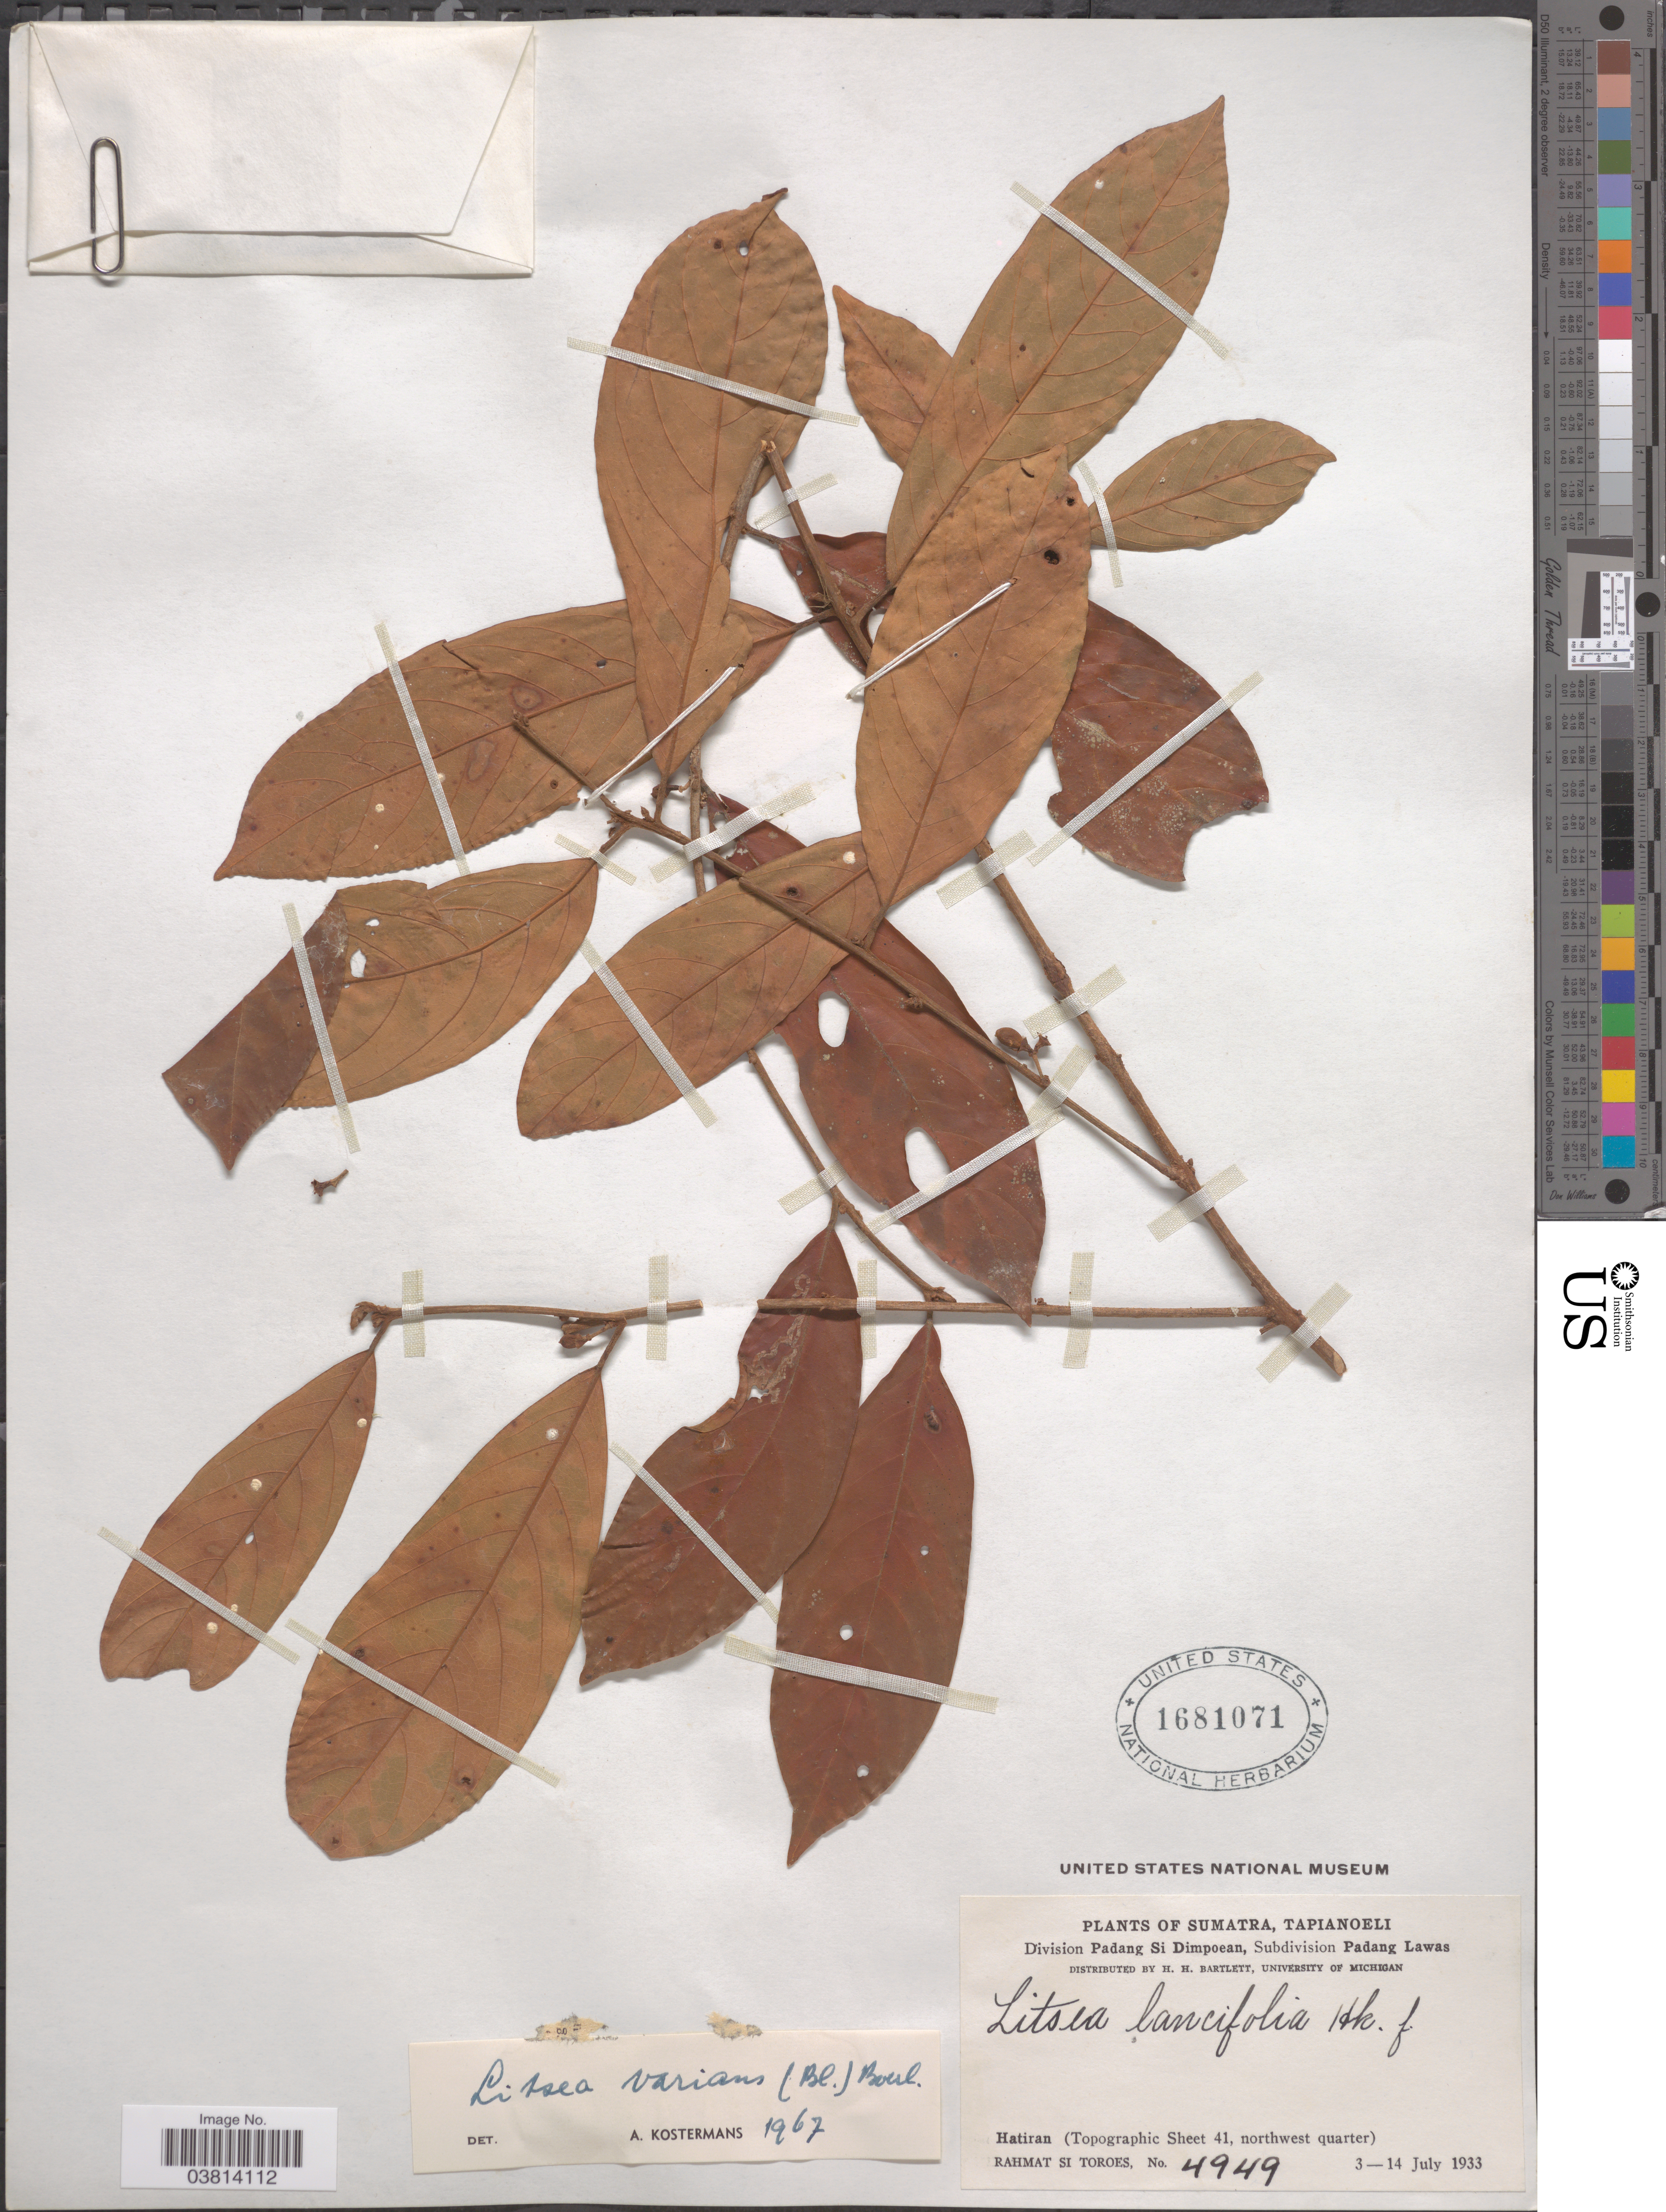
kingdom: Plantae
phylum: Tracheophyta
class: Magnoliopsida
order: Laurales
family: Lauraceae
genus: Litsea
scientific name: Litsea varians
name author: (Blume) Boerl.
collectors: Rahmat Si Boeea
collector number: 4949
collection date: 1933-07-03/1933-07-14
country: Indonesia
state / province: Sumatra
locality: Tapianoeli. Division Padang Si Dimpoean, Subdivision Padang Lawas. Hatiran (Topographic Sheet 41, northwest quarter).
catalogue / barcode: US 1681071